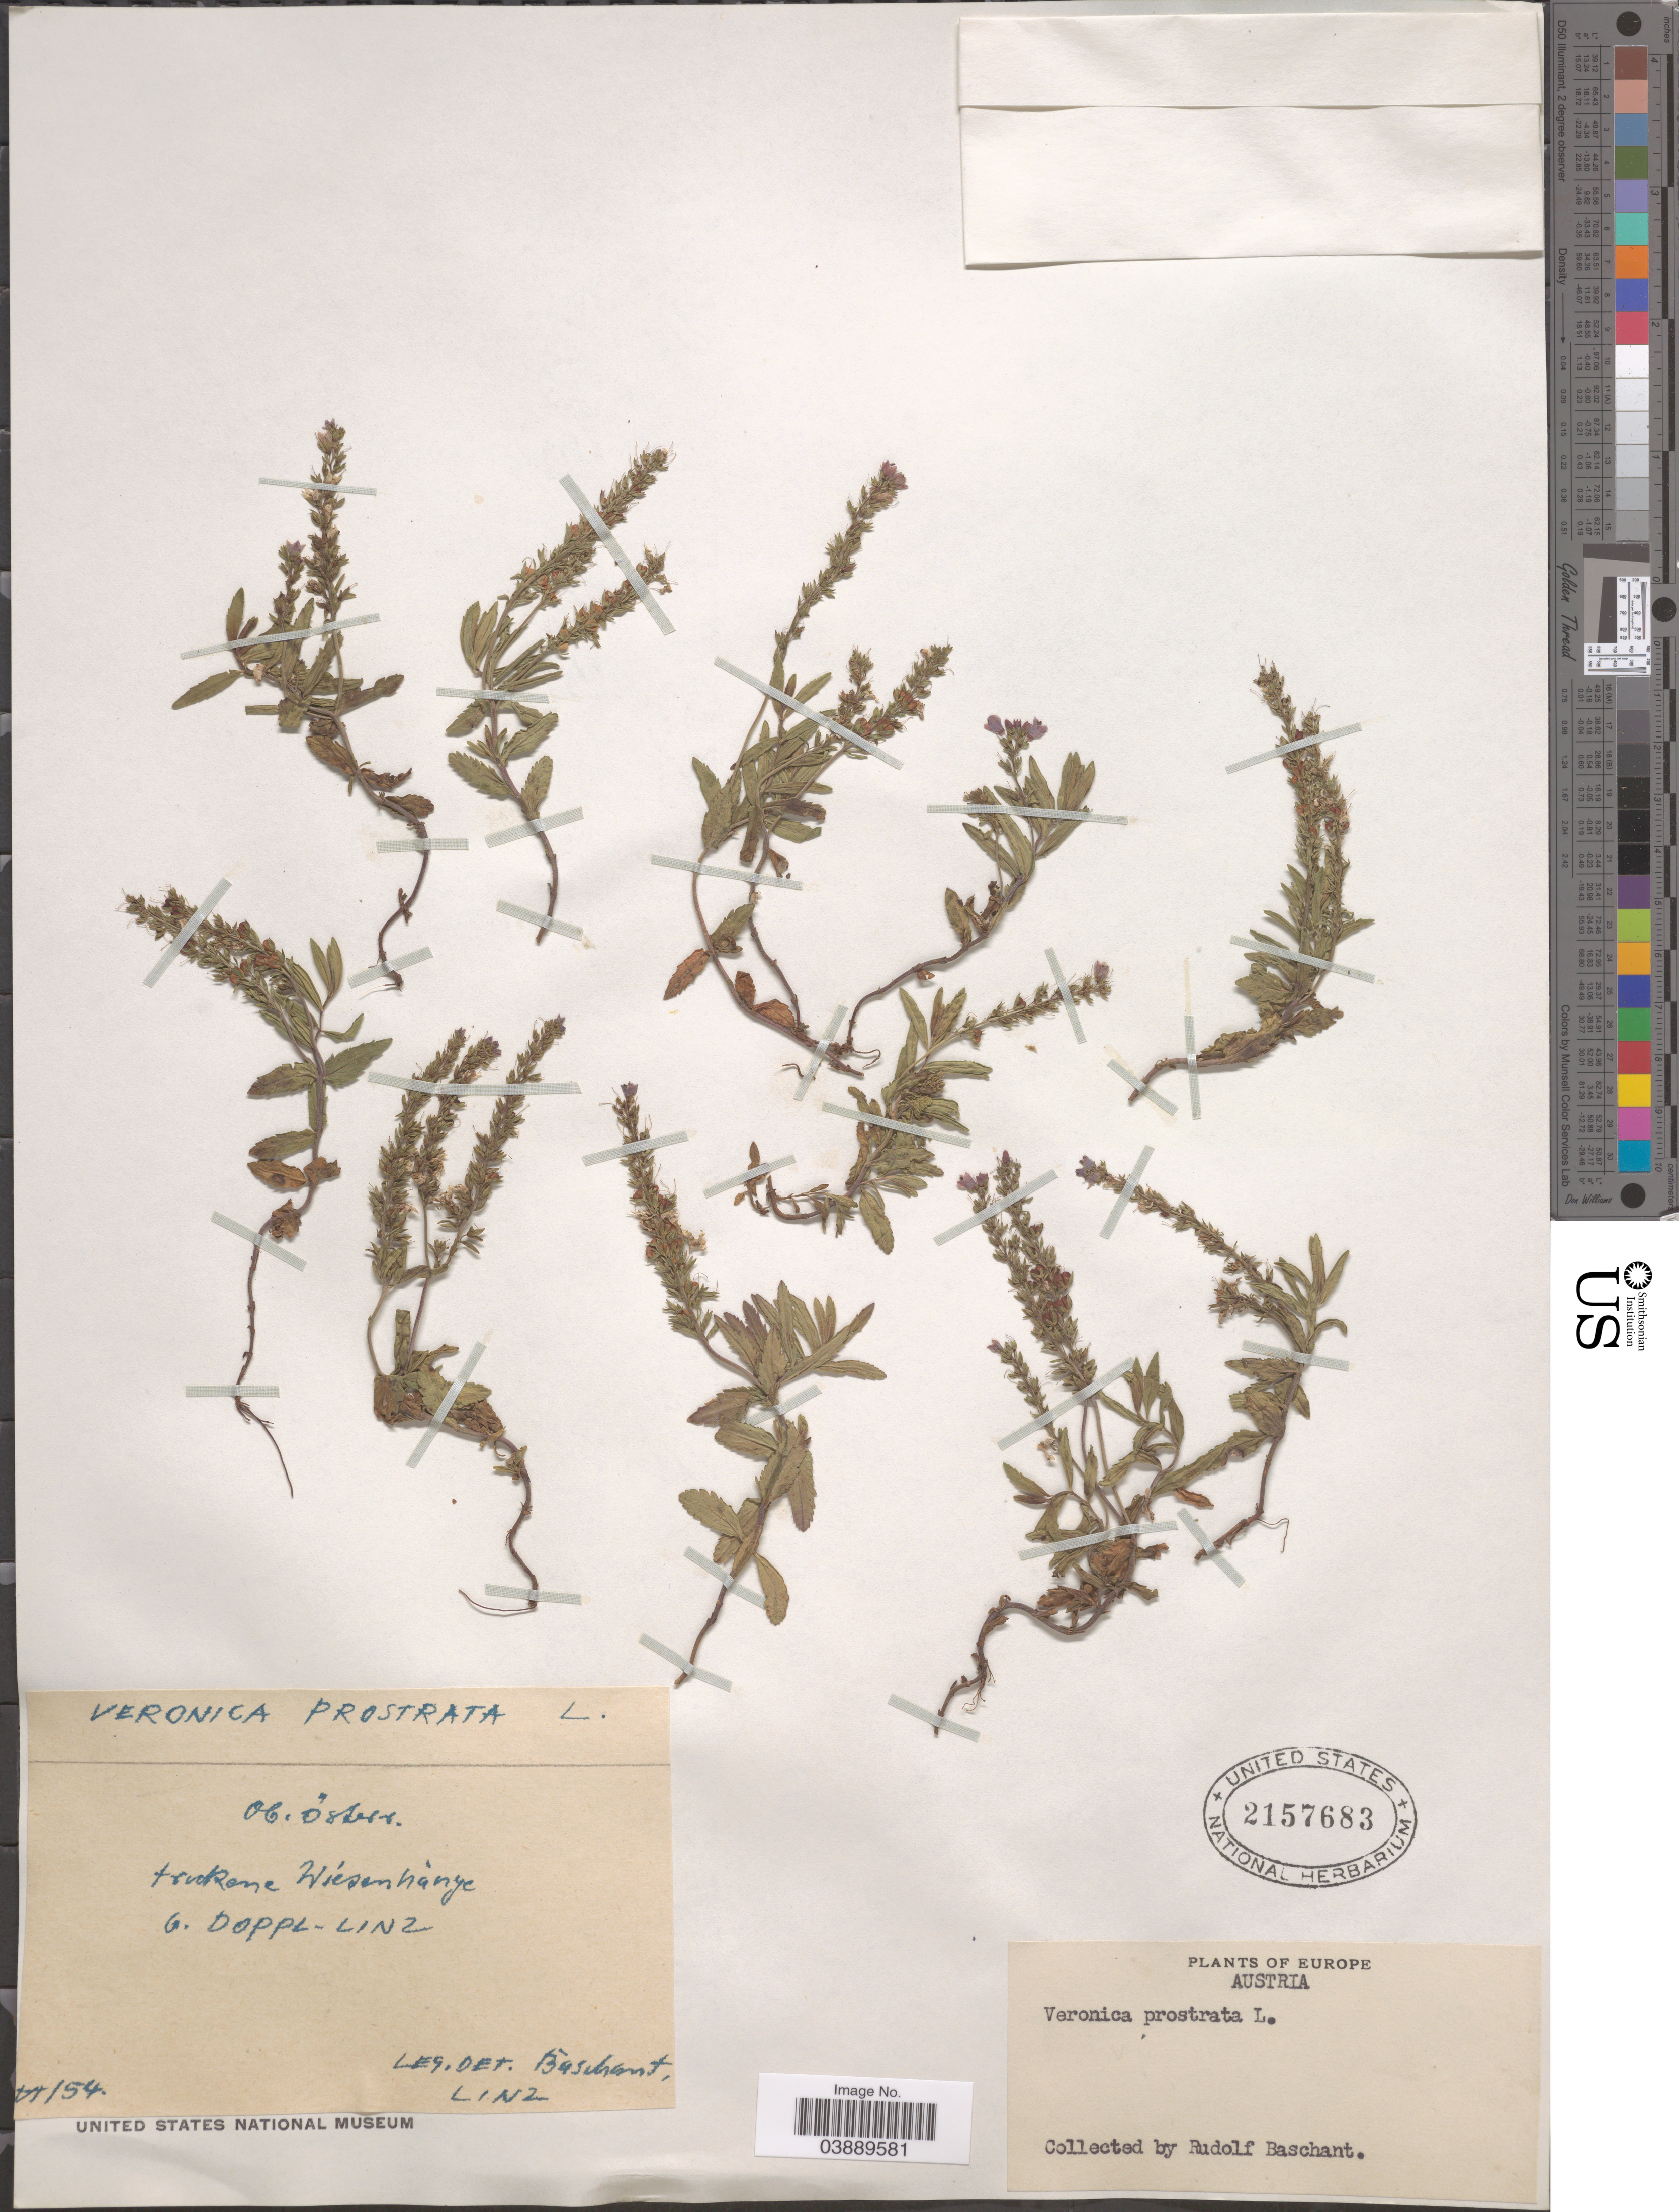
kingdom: Plantae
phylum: Tracheophyta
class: Magnoliopsida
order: Lamiales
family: Plantaginaceae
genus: Veronica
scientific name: Veronica prostrata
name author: L.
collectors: R. Baschant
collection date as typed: Transcribed d/m/y: /6/54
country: Austria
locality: Trurone Wiesenhange G. Doppl-Linz.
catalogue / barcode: US 2157683